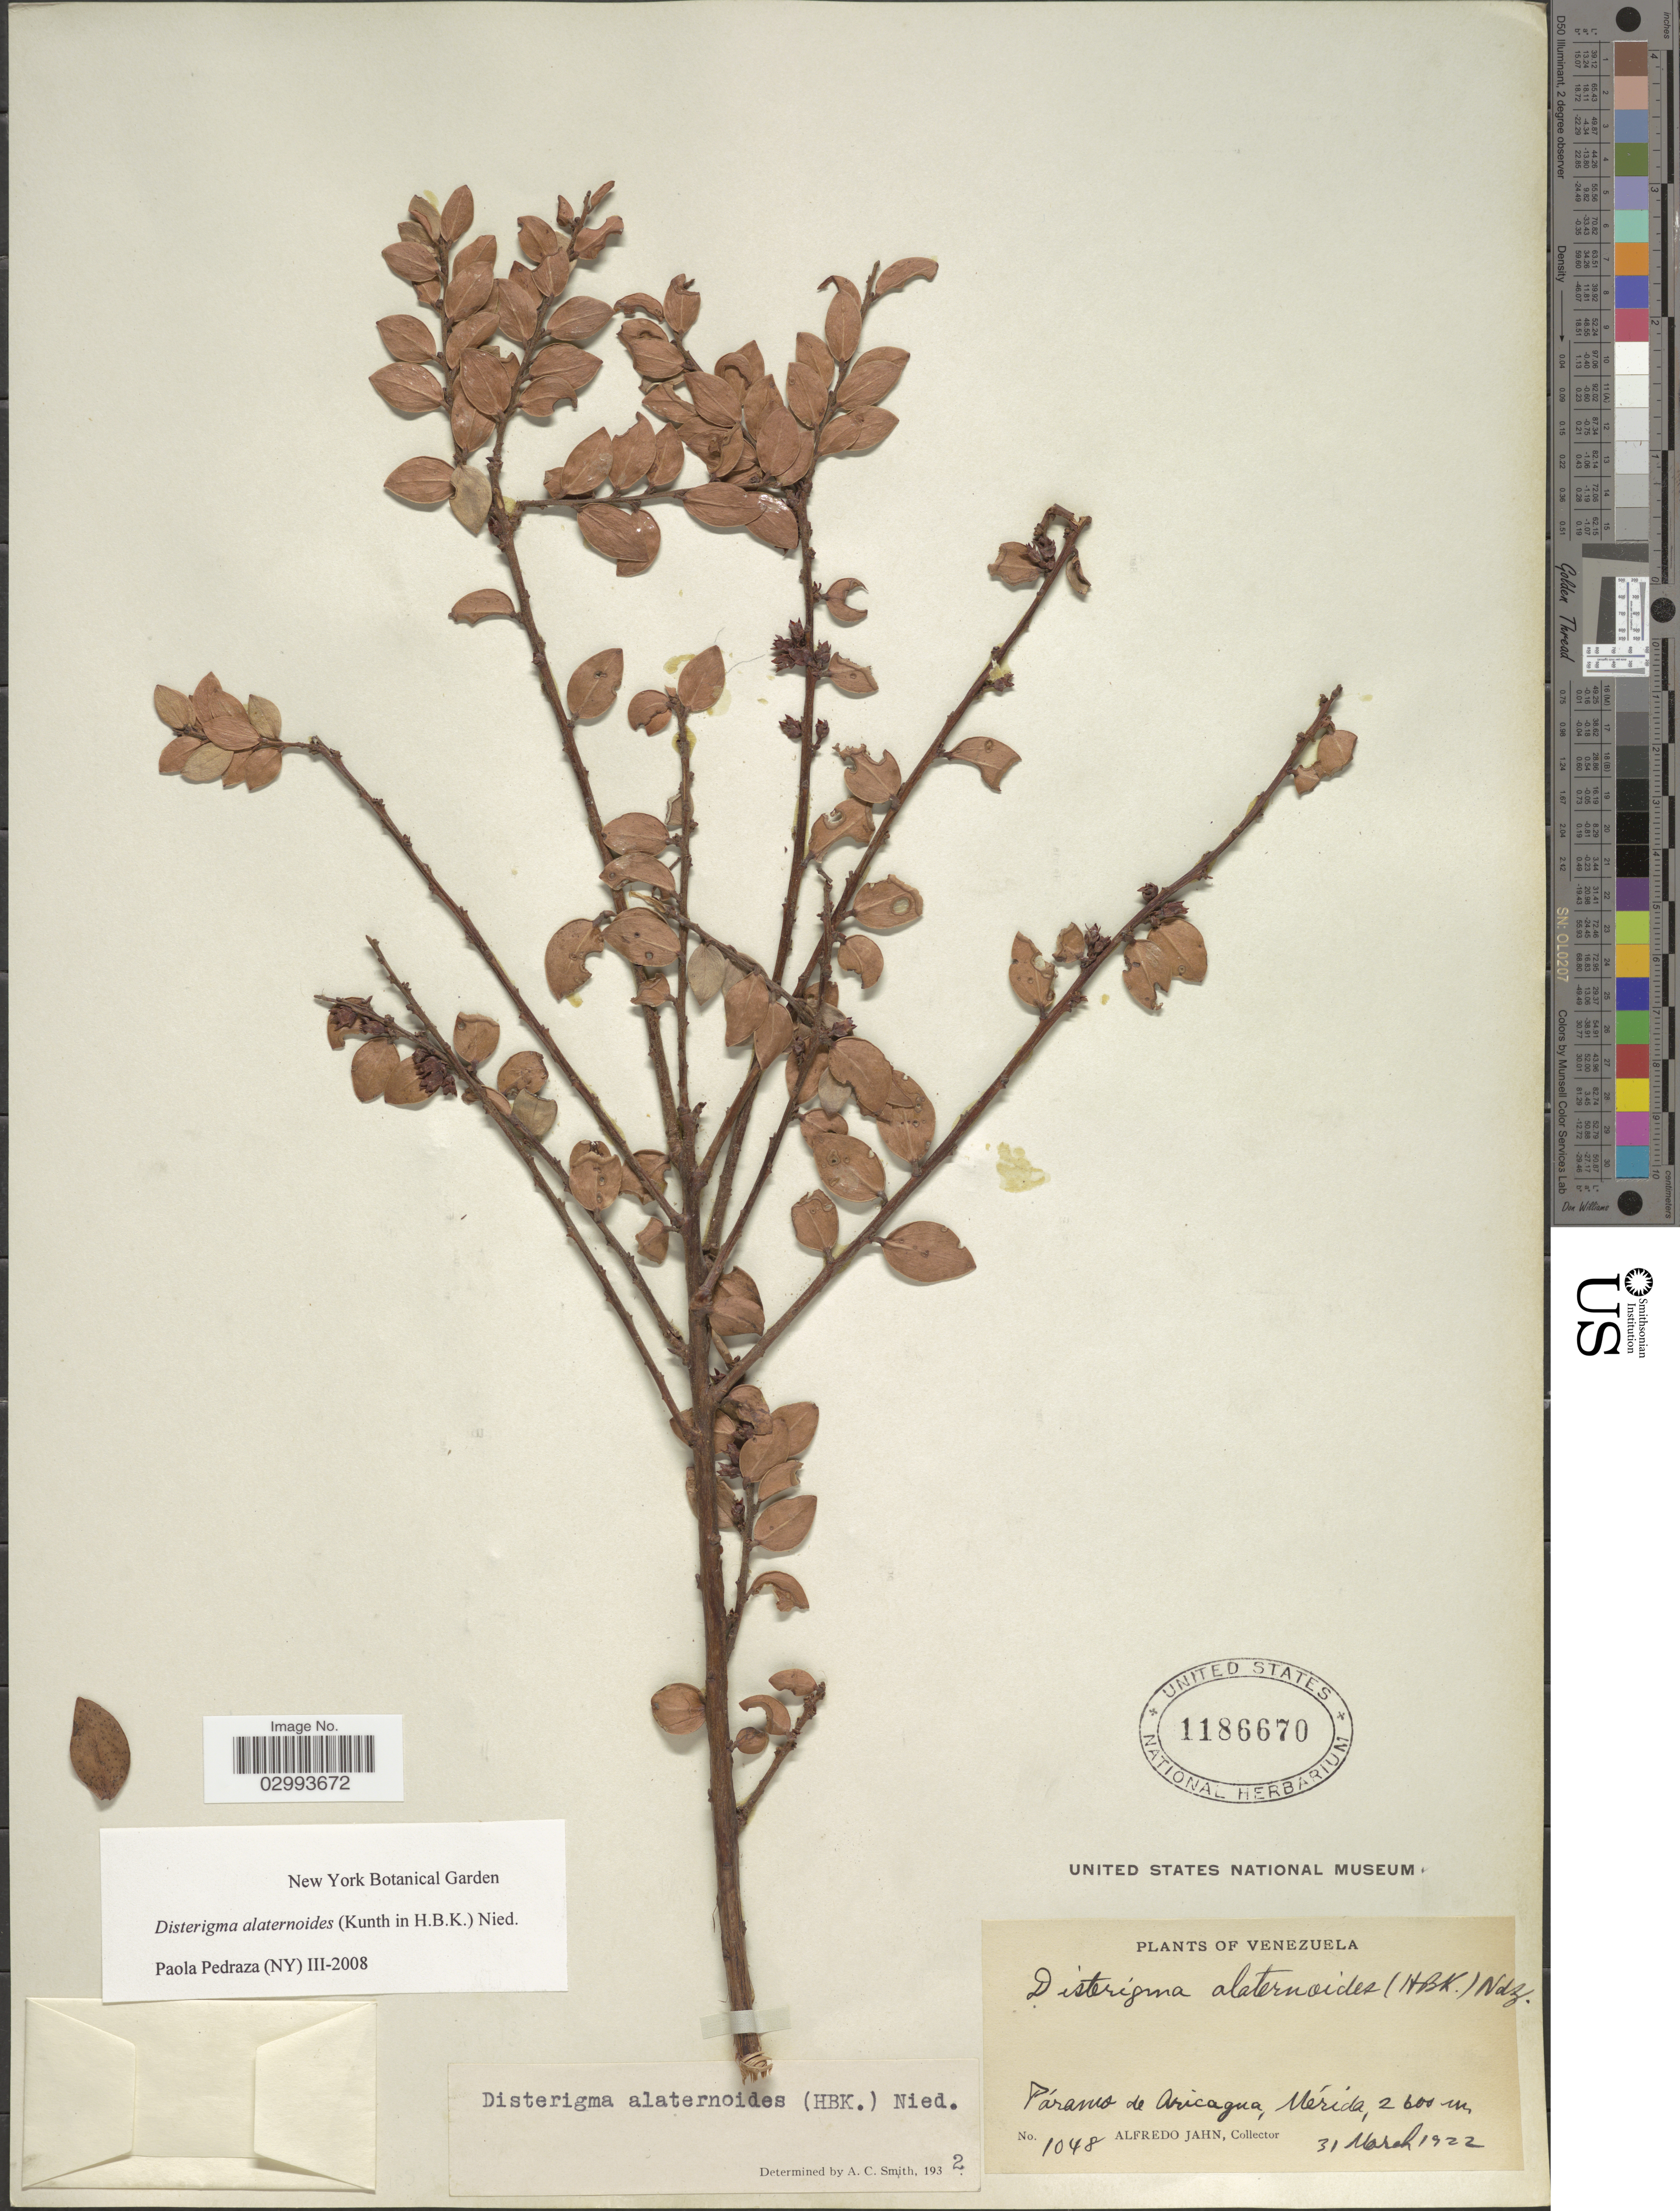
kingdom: Plantae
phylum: Tracheophyta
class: Magnoliopsida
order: Ericales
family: Ericaceae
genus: Disterigma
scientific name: Disterigma alaternoides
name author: (Kunth) Nied.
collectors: A. Jahn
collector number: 1048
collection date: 1922-03-31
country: Venezuela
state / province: Mérida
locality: Páramo de Aricagua.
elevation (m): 2600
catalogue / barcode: US 1186670